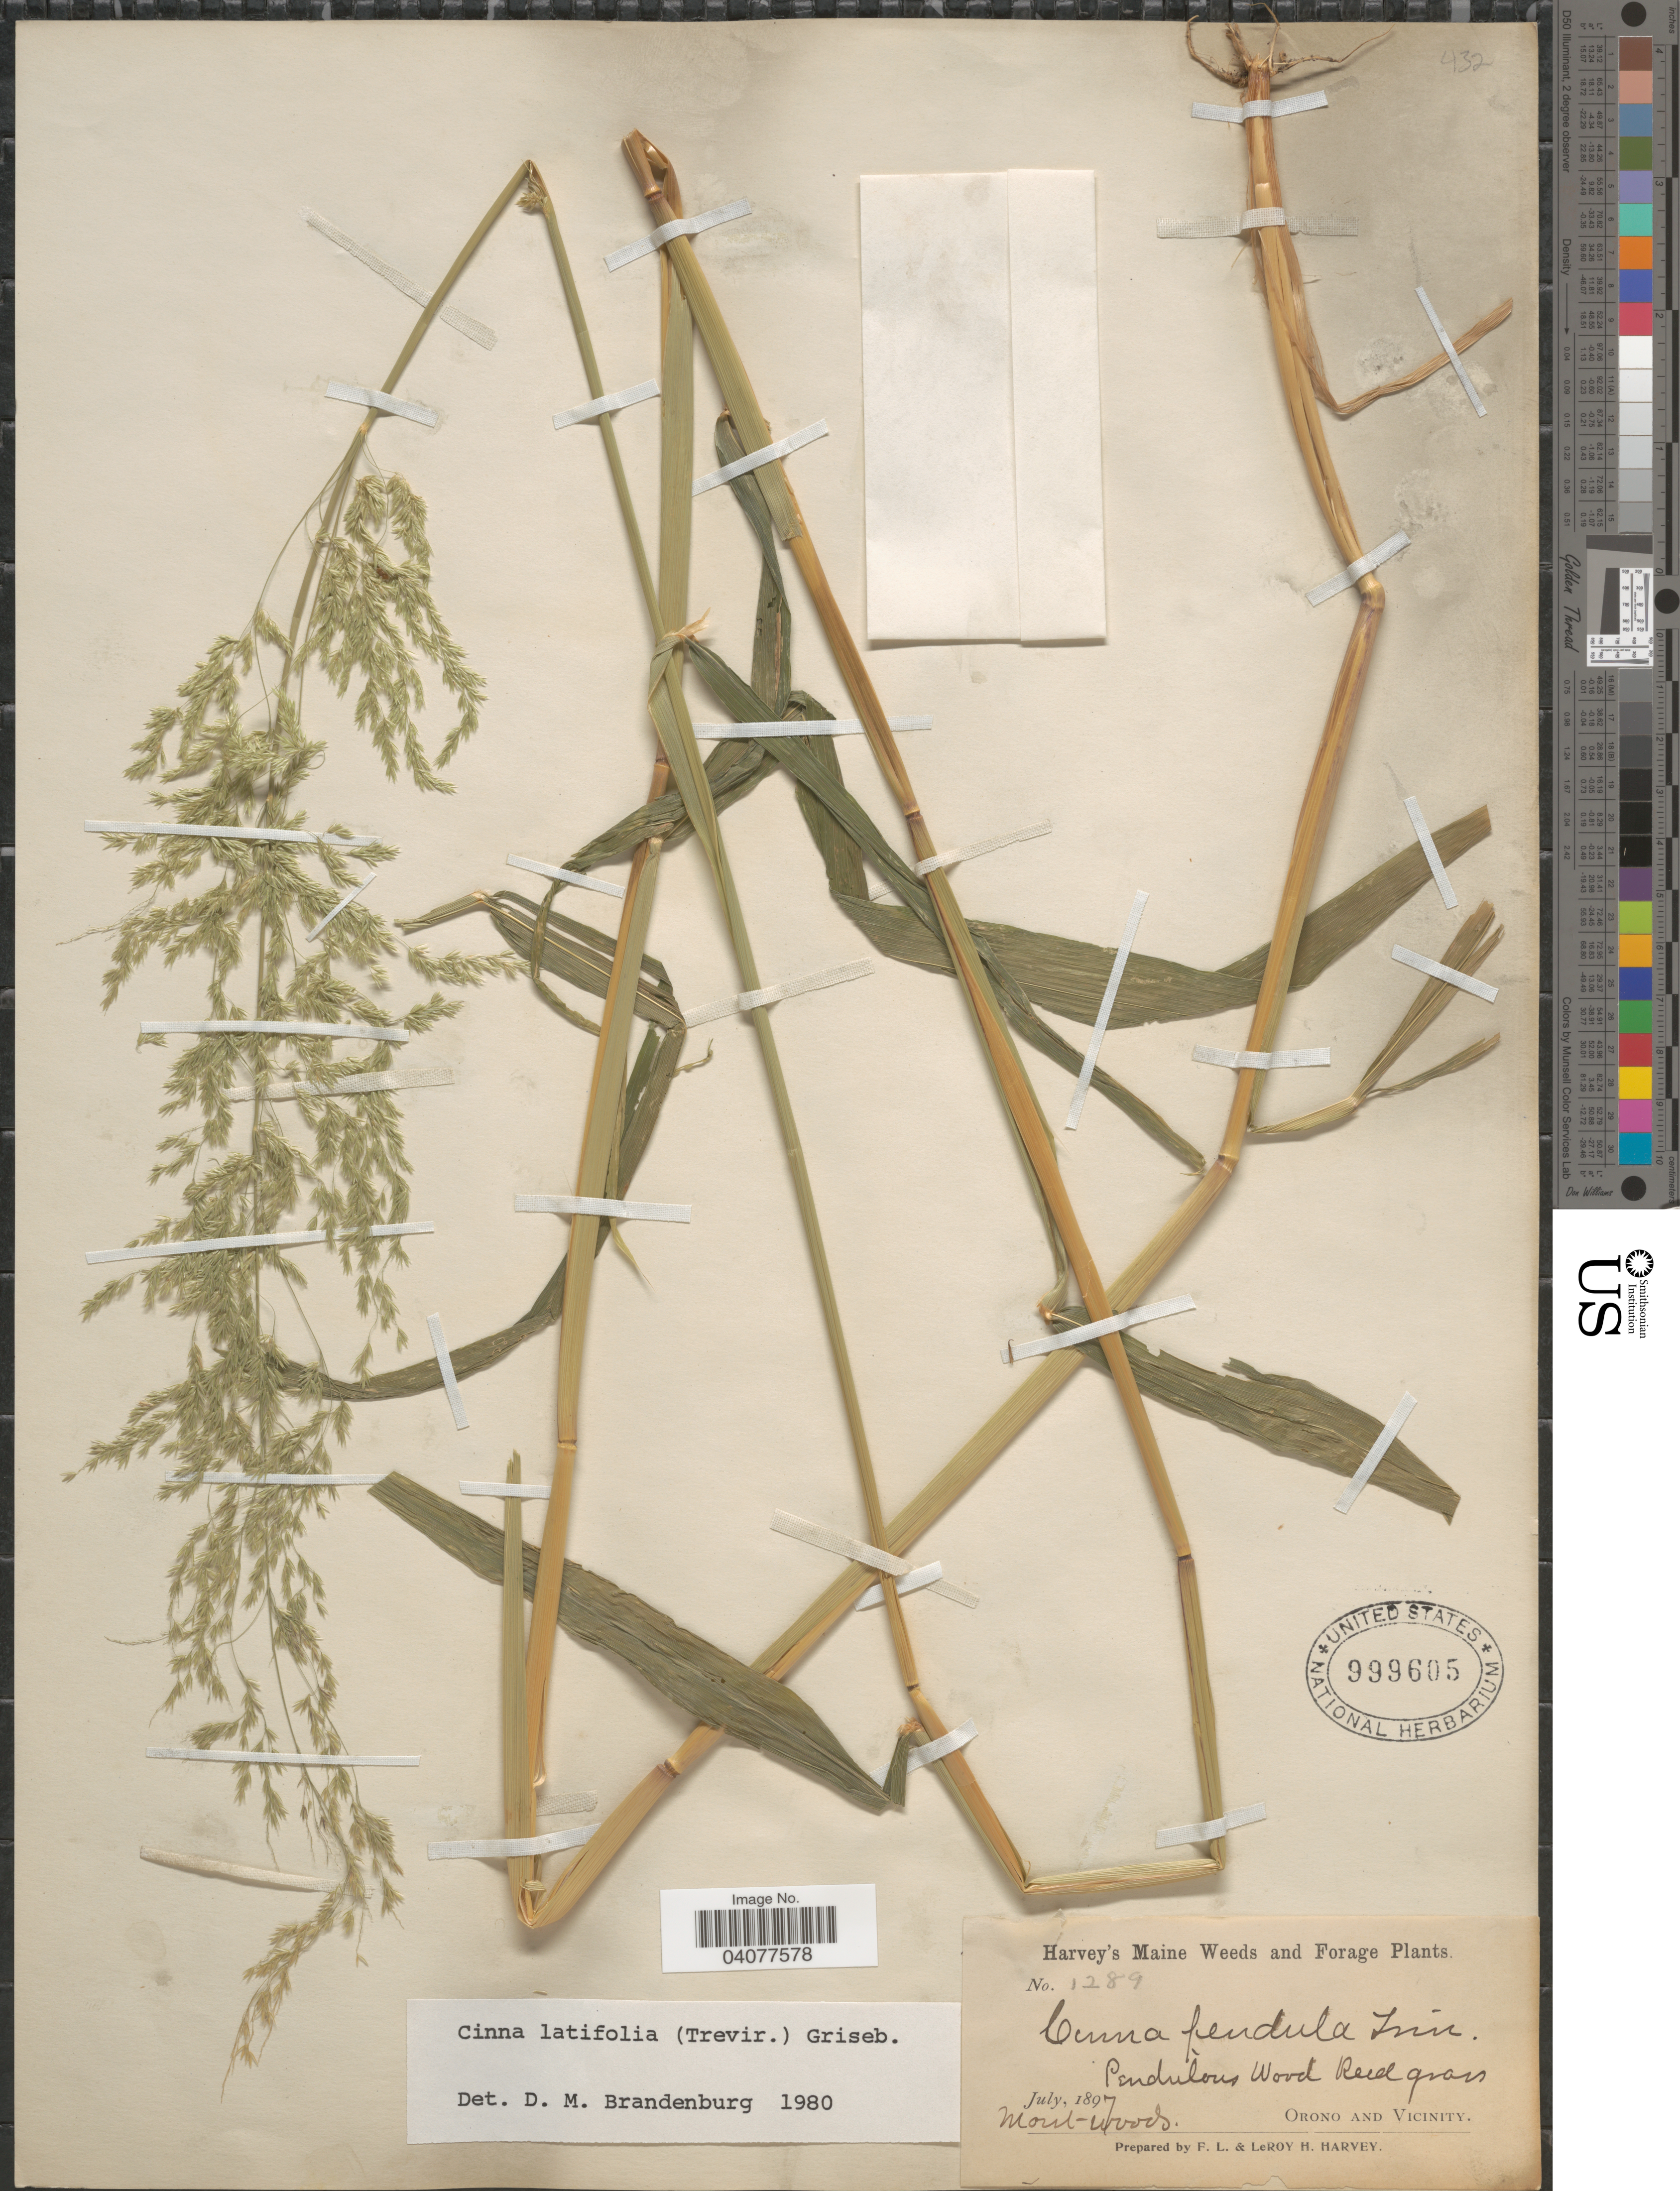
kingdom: Plantae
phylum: Tracheophyta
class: Liliopsida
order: Poales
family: Poaceae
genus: Cinna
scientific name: Cinna latifolia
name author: (Trevir. ex Goeppert) Griseb.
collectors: F. L. Harvey & L. H. Harvey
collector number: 1289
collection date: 1897-07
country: United States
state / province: Maine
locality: Pendulous wood. Reed grass. Mont-woods. Orono and vicinity.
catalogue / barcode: US 999605